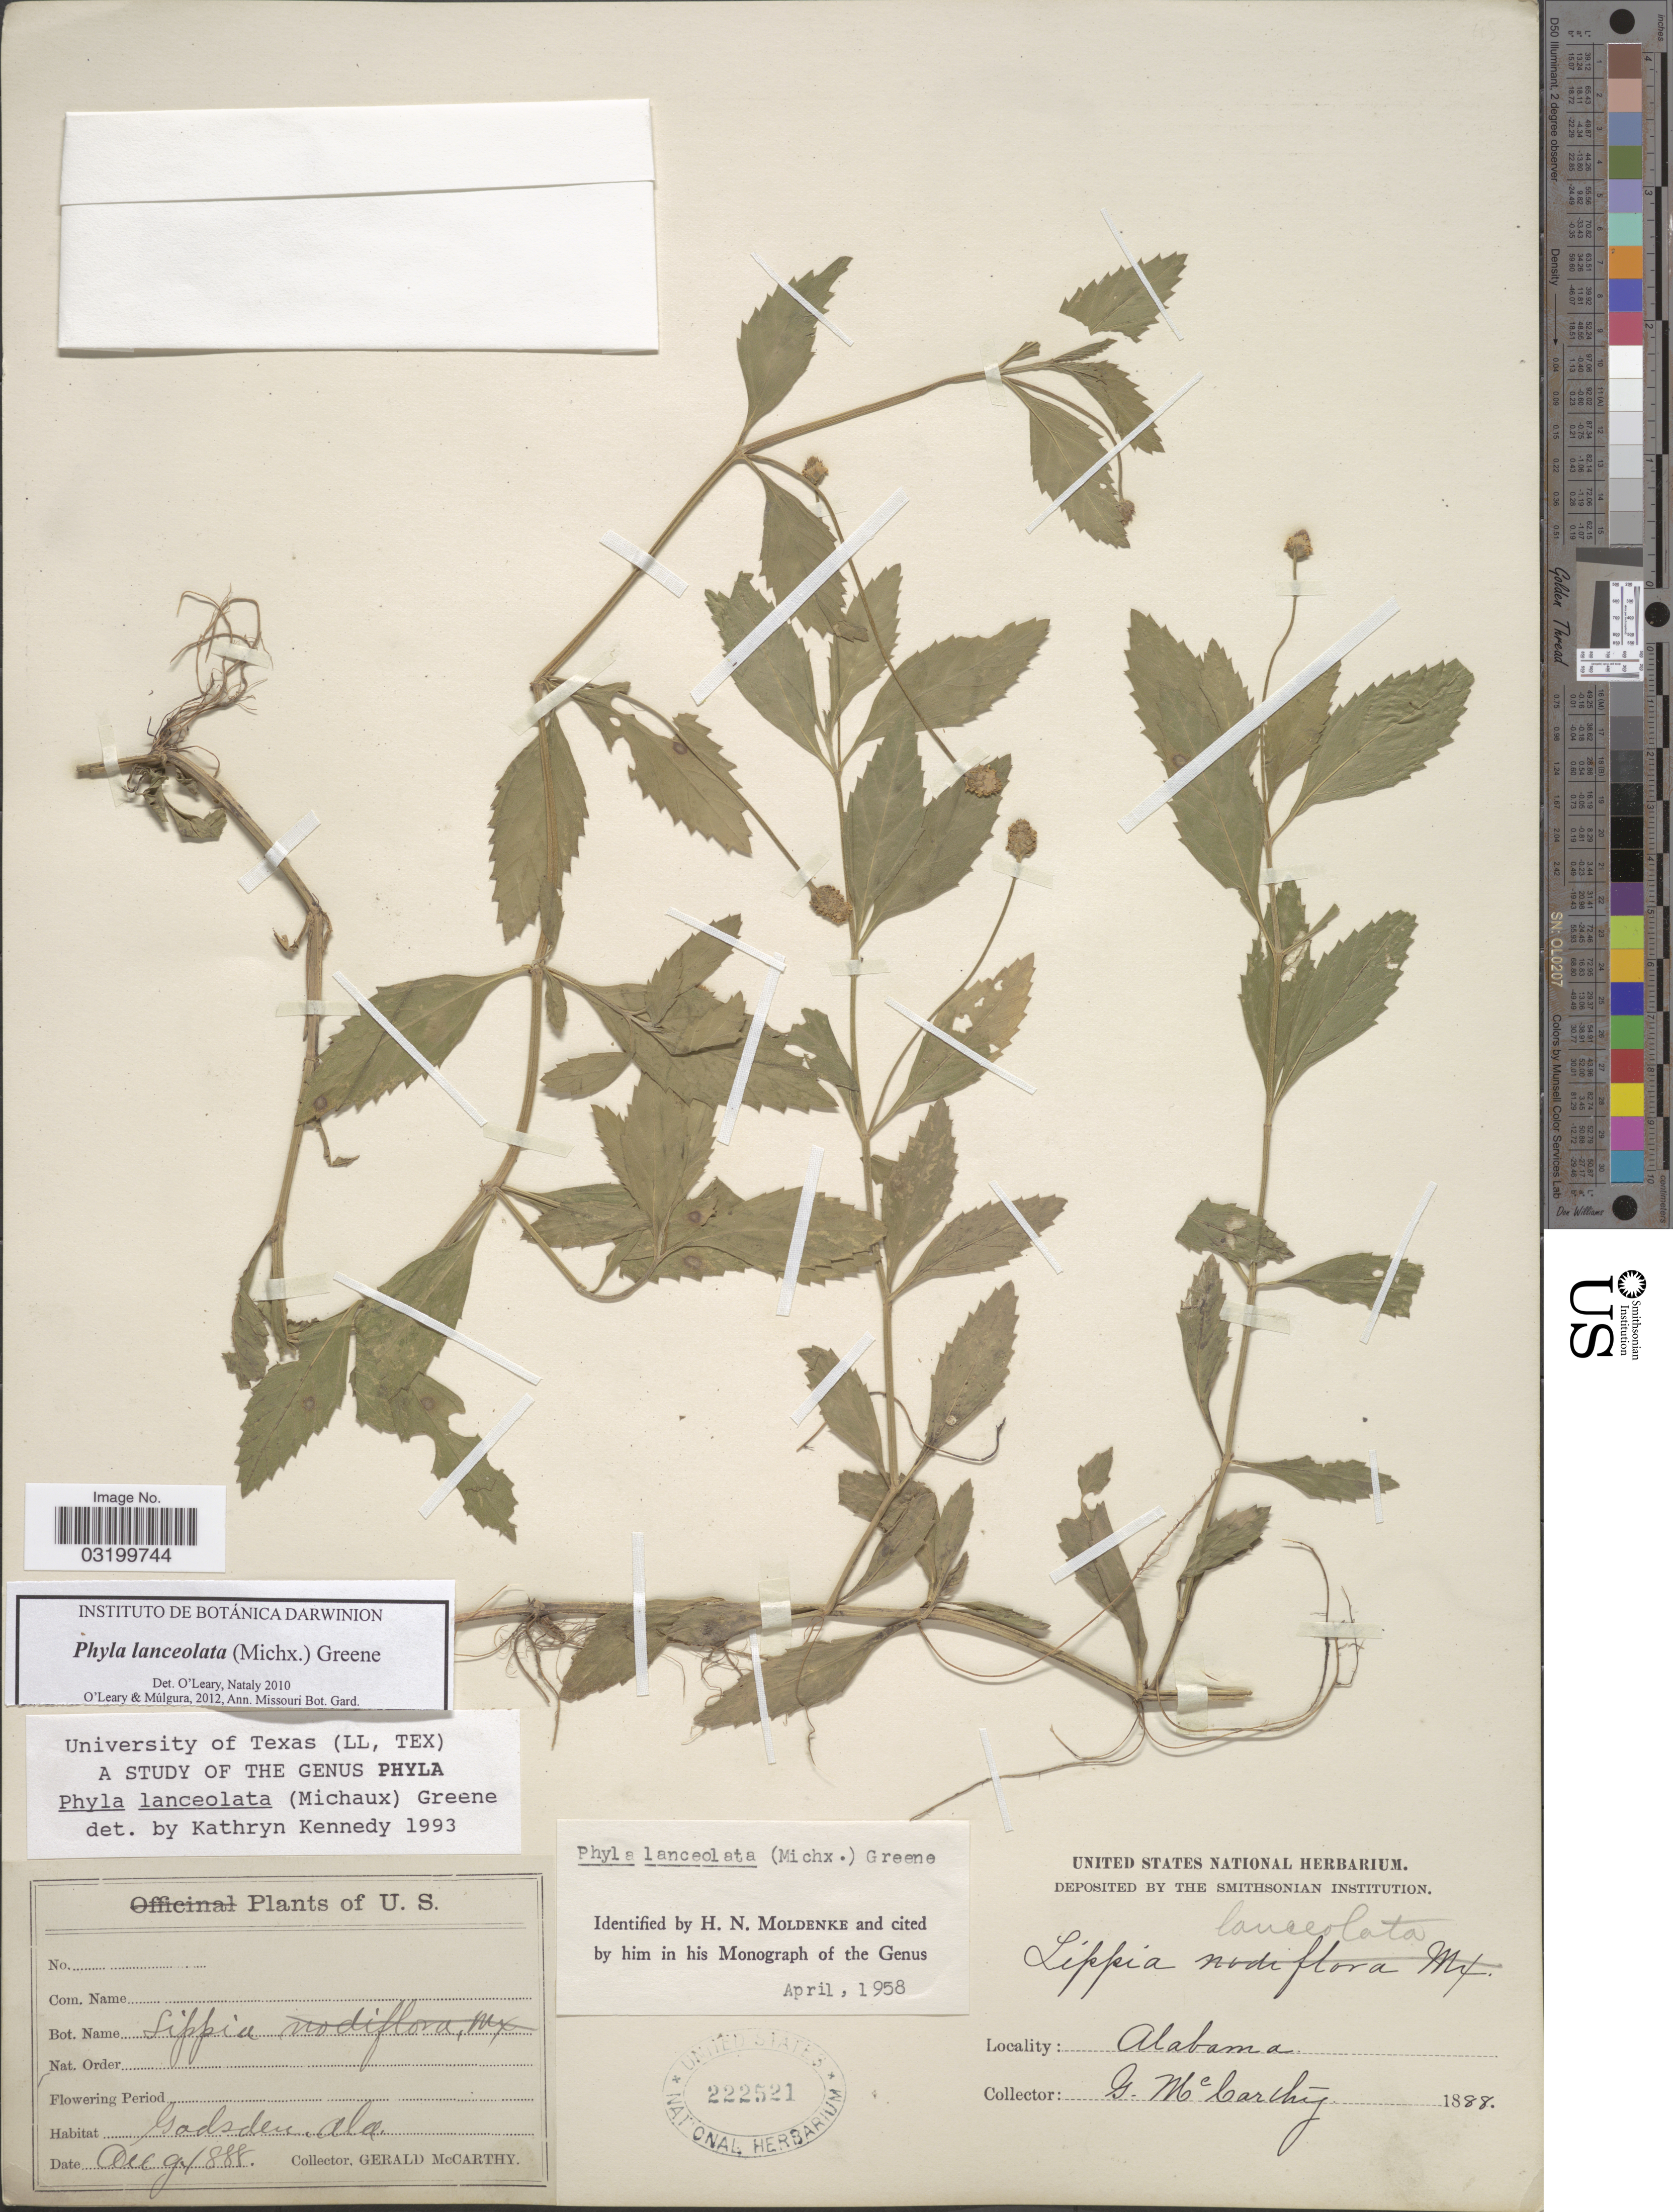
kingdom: Plantae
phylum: Tracheophyta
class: Magnoliopsida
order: Lamiales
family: Verbenaceae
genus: Phyla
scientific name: Phyla lanceolata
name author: (Michx.) Greene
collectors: G. McCarthy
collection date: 1888-08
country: United States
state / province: Alabama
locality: Gadsden.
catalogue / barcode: US 222521